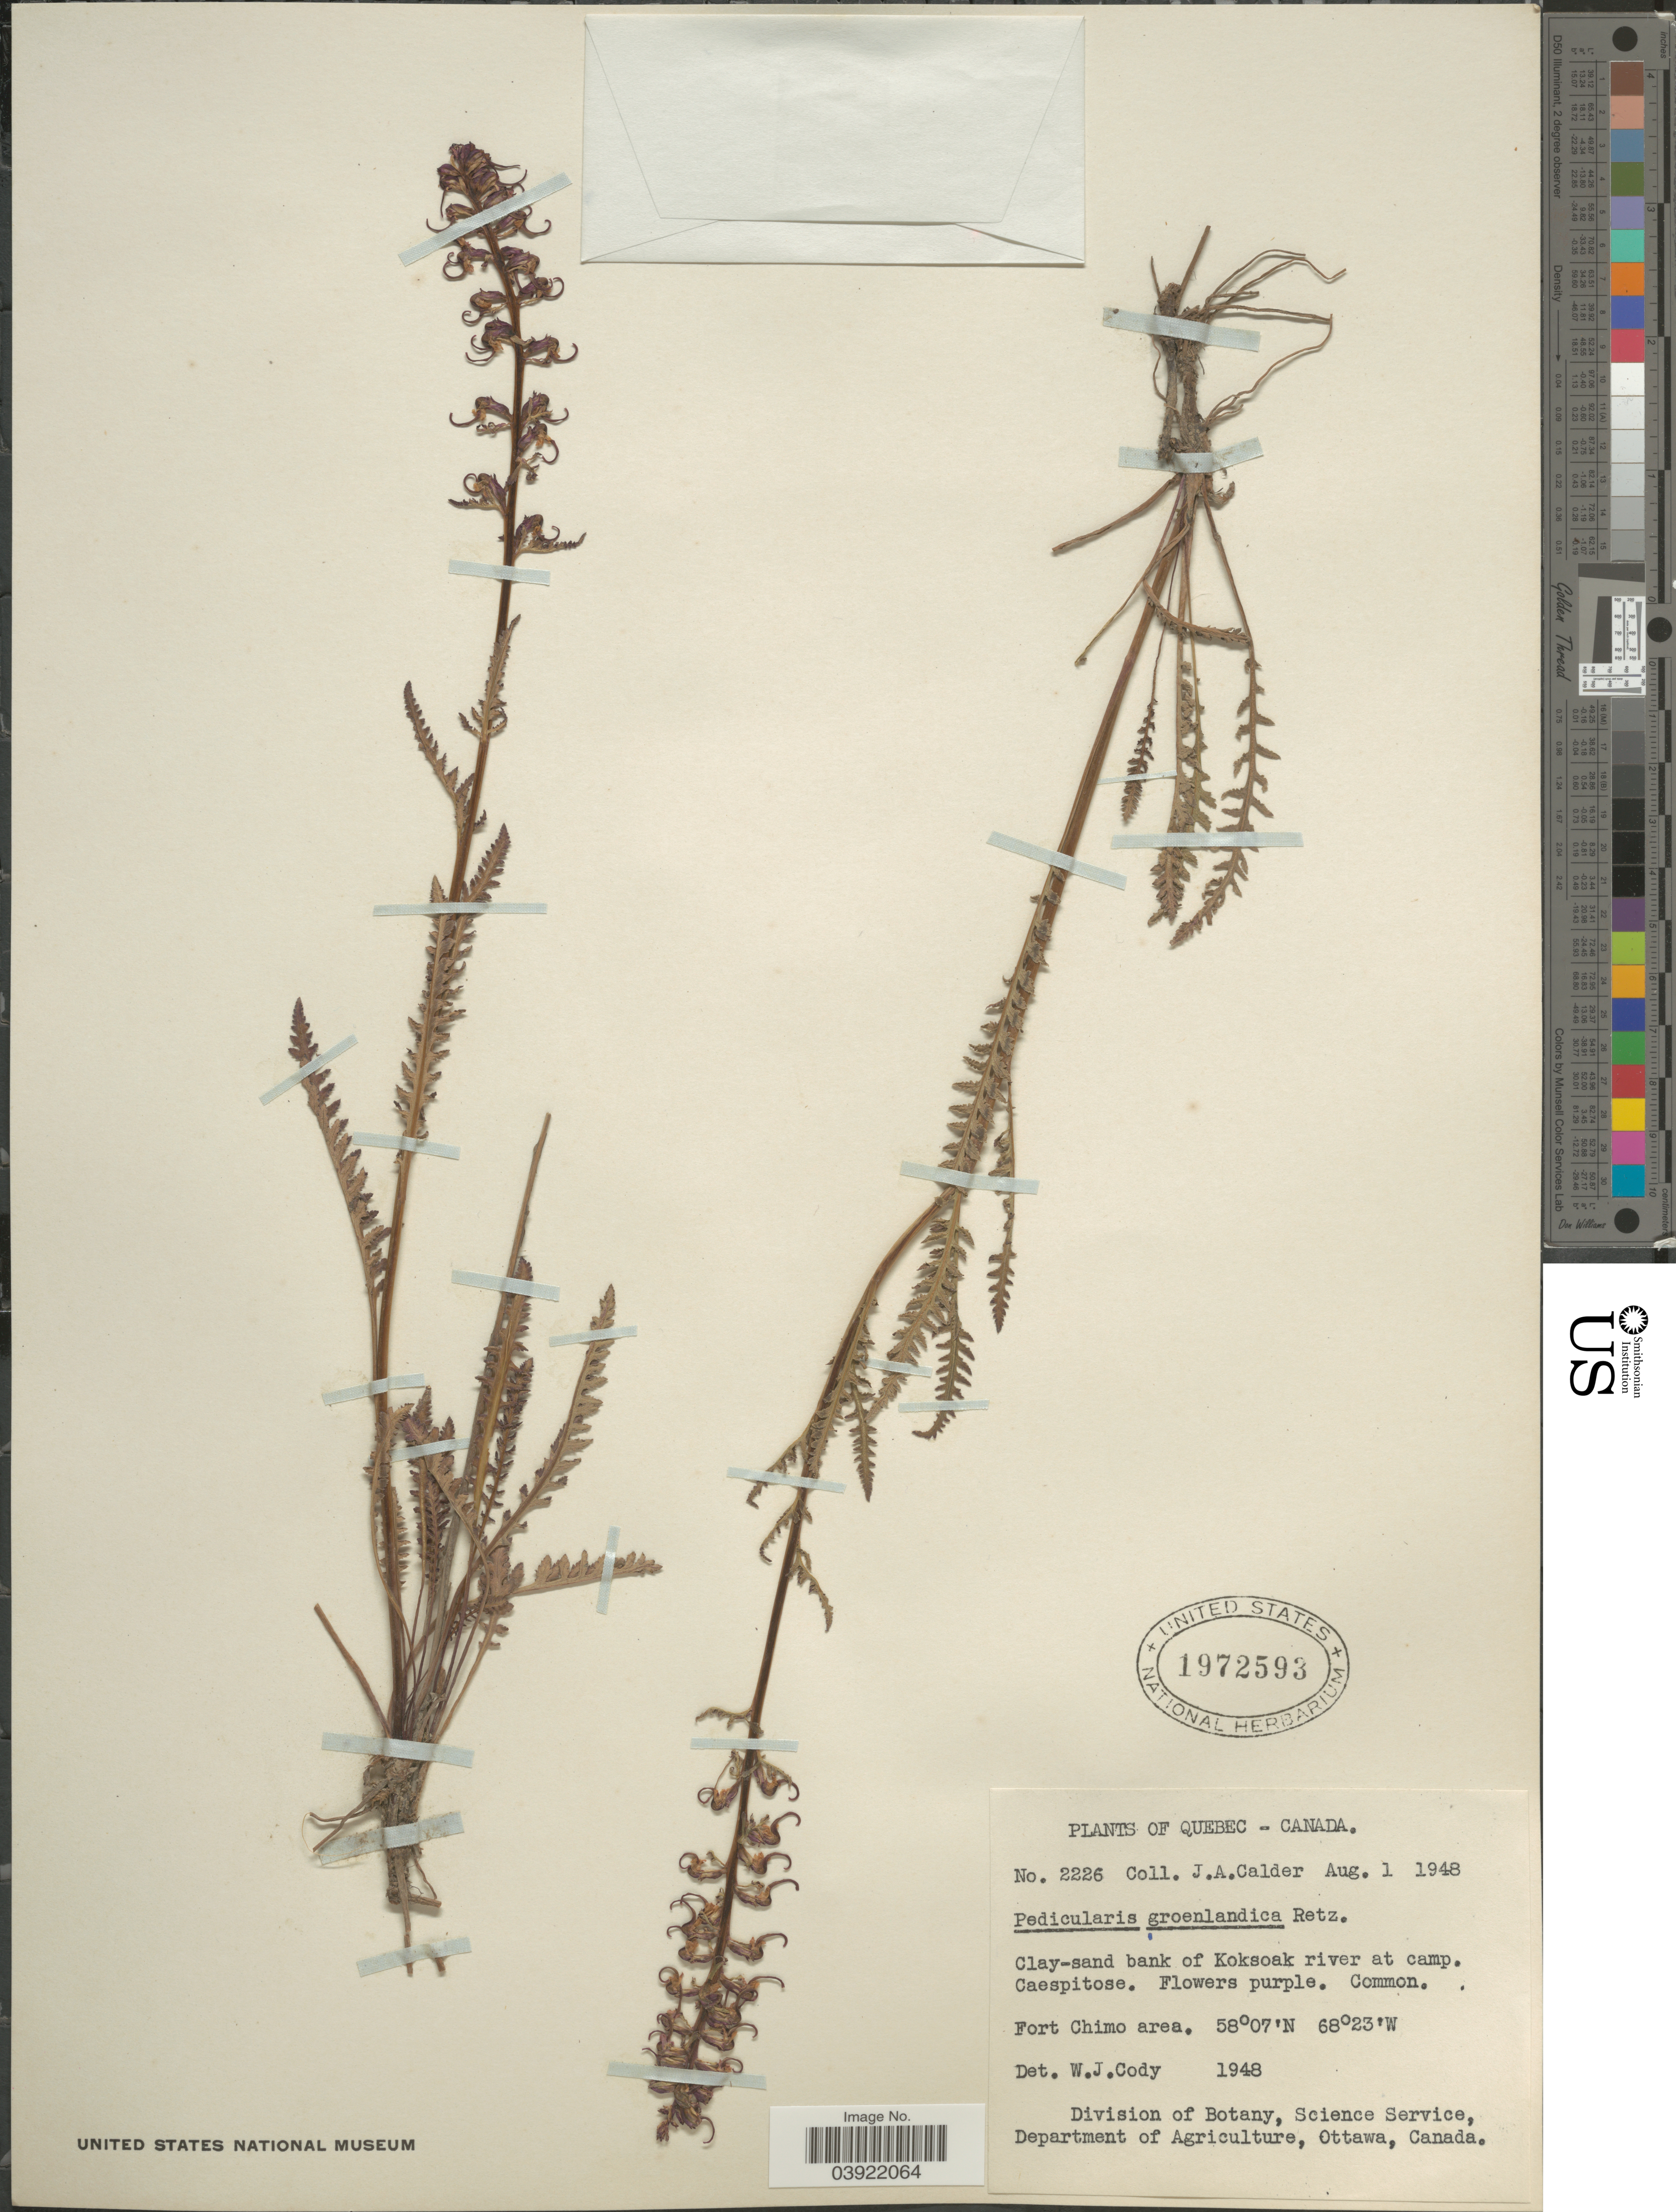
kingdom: Plantae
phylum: Tracheophyta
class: Magnoliopsida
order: Lamiales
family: Orobanchaceae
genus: Pedicularis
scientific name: Pedicularis groenlandica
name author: Retz.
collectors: J. A. Calder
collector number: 2226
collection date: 1948-08-01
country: Canada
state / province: Quebec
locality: Clay-sand bank of Koksoak river at camp. Fort Chimo area.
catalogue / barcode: US 1972593